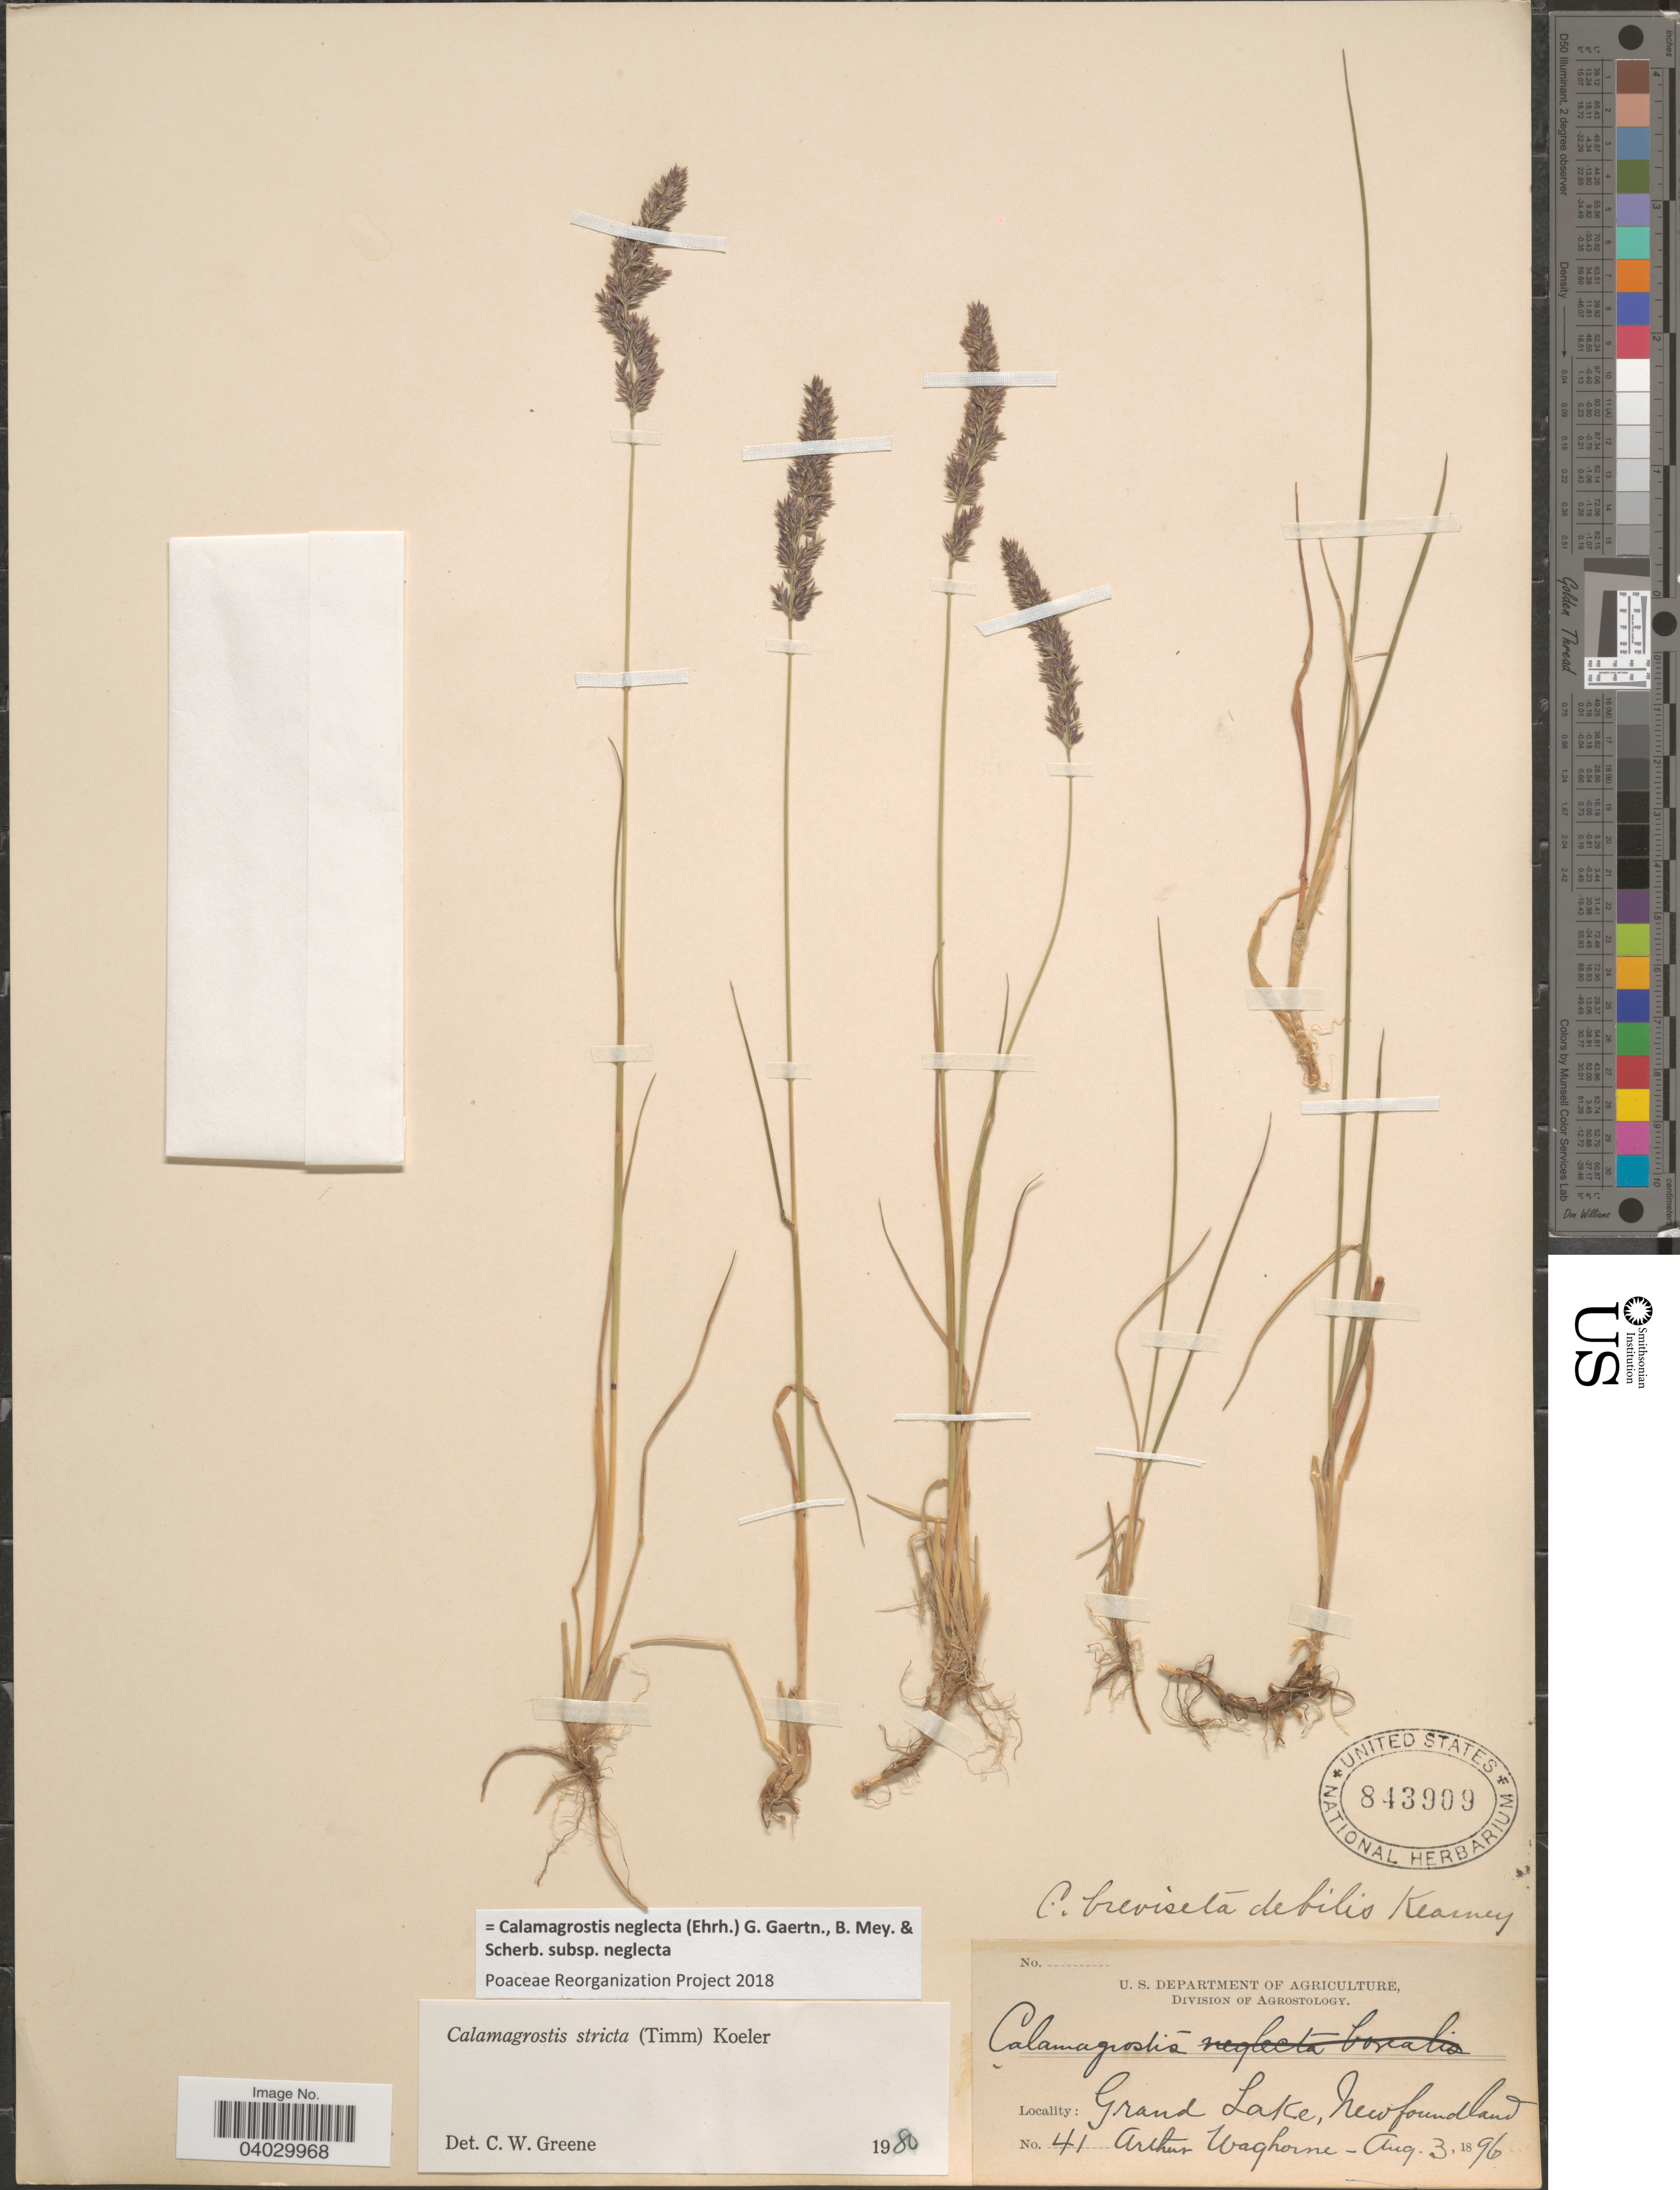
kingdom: Plantae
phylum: Tracheophyta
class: Liliopsida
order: Poales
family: Poaceae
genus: Calamagrostis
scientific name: Calamagrostis neglecta subsp. neglecta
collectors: A. Waghorne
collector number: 41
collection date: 1896-08-03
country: Canada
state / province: Newfoundland and Labrador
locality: Grand Lake.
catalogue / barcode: US 843909